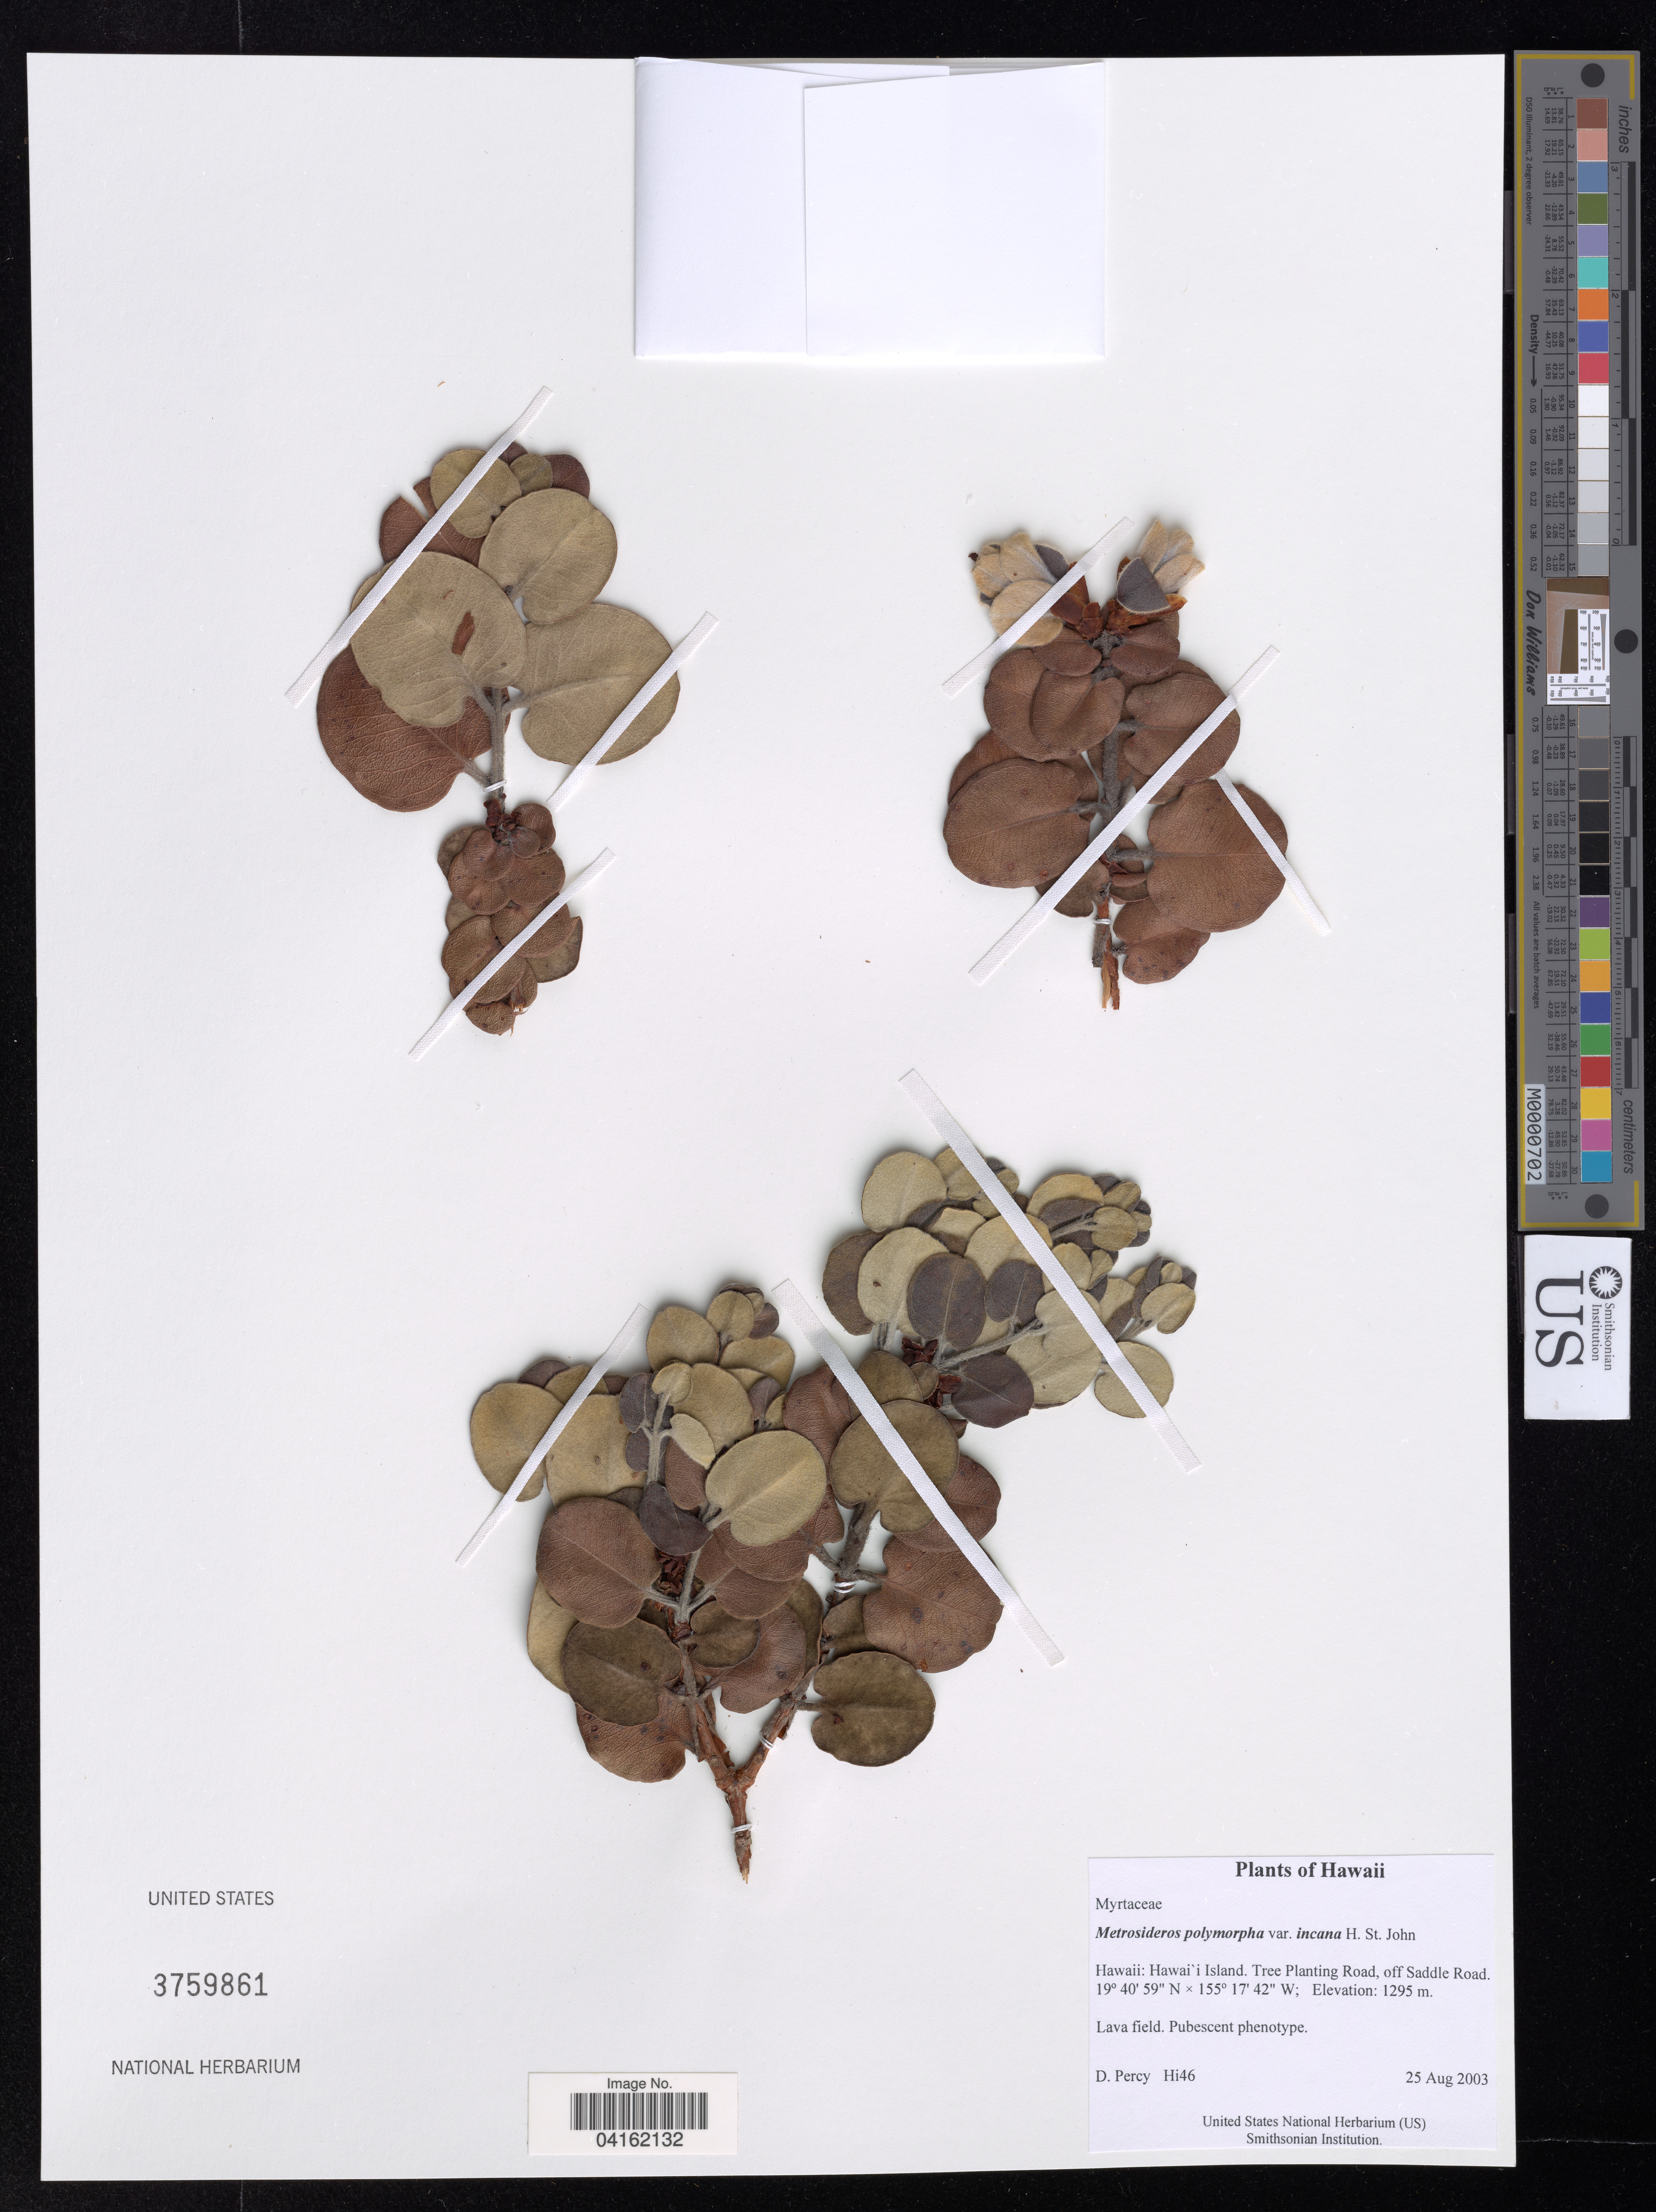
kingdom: Plantae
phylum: Tracheophyta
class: Magnoliopsida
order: Myrtales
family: Myrtaceae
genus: Metrosideros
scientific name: Metrosideros polymorpha var. incana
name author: H. St. John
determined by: Percy, D. M.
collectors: D. Percy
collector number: Hi46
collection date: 2003-08-25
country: United States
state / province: Hawaii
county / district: Hawaii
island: Hawaii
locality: Tree Planting Road, off Saddle Road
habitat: Lava field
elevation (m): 1295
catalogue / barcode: US 3759861